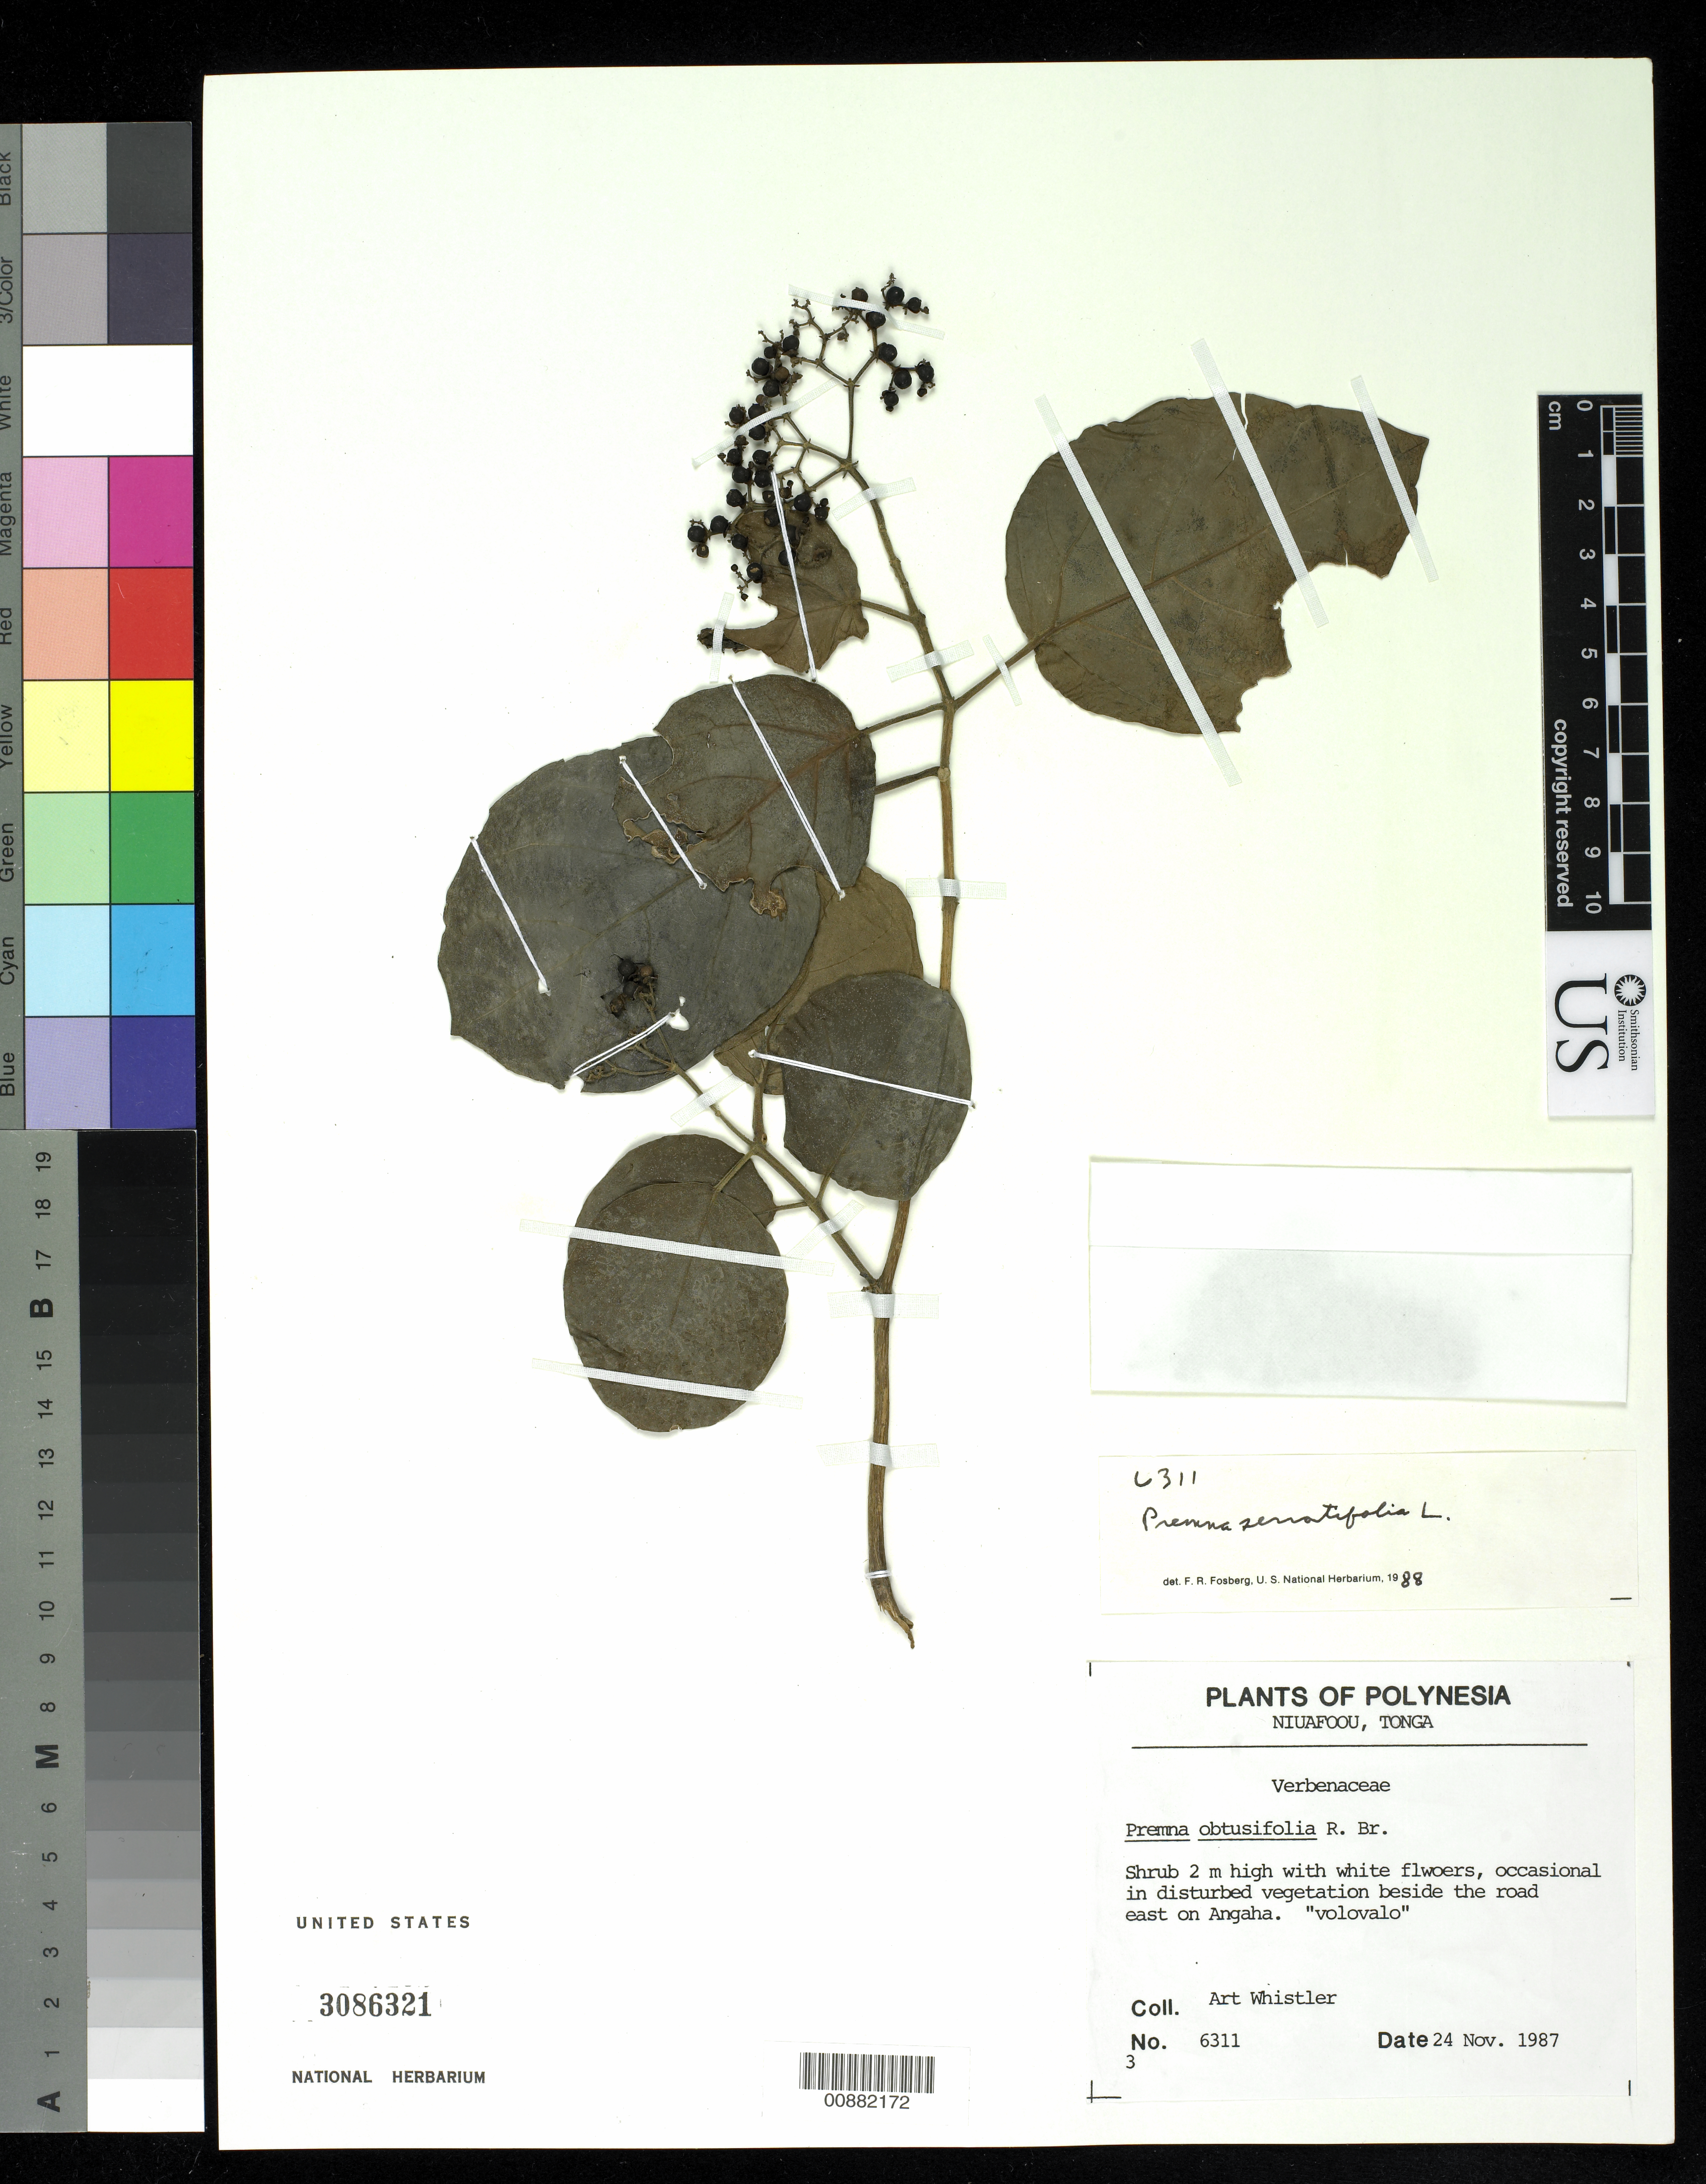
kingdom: Plantae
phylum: Tracheophyta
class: Magnoliopsida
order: Lamiales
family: Lamiaceae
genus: Premna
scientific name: Premna serratifolia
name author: L.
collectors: A. Whistler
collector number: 6311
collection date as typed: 24 Nov 1987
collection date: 1987-11-24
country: Tonga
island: Lifuka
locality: beside the road east on Angaha.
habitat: occasional in disturbed vegitation.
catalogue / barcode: US 3086321